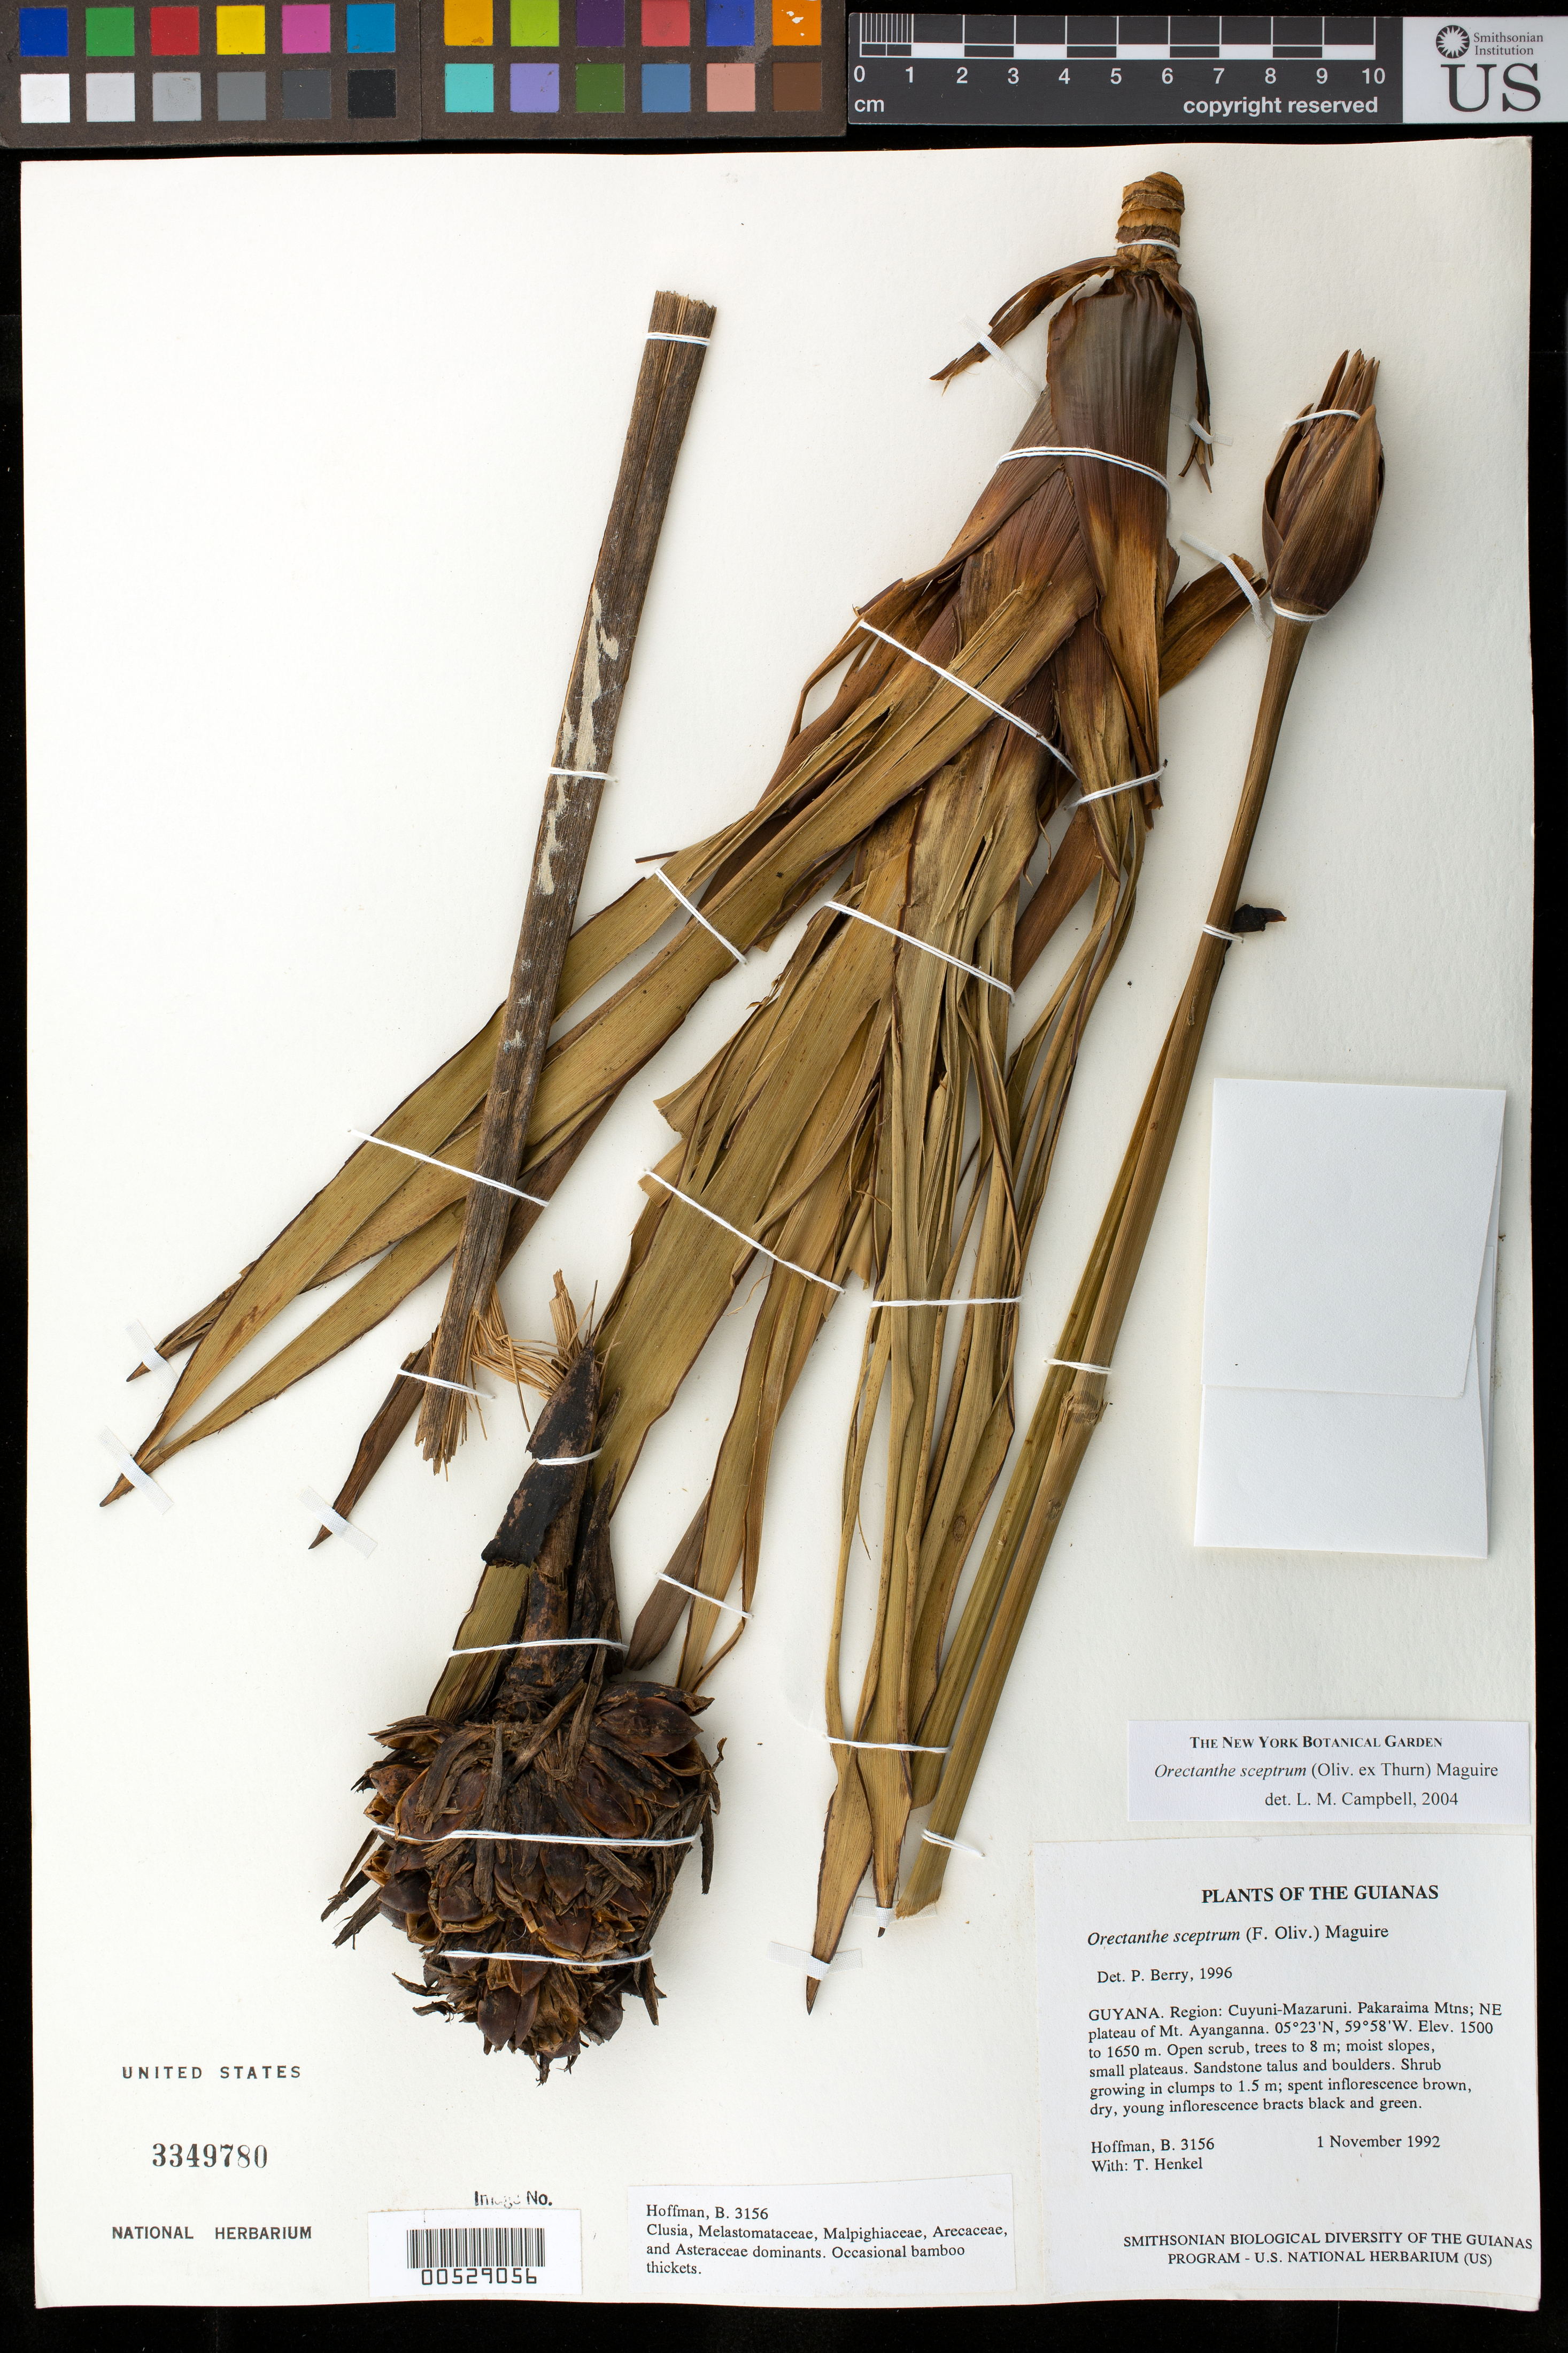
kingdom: Plantae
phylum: Tracheophyta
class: Liliopsida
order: Poales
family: Xyridaceae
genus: Orectanthe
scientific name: Orectanthe sceptrum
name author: (Oliv.) Maguire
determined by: Campbell, L. M.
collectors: B. Hoffman & T. Henkel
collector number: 3156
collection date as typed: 1 November 1992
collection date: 1992-11-01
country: Guyana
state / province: Cuyuni-Mazaruni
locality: Pakaraima Mountains; NE plateau of Mt. Ayanganna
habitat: Open scrub, trees to 8 m; moist slopes, small plateaus. Sandstone talus and boulders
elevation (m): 1500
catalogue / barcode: US 3349780